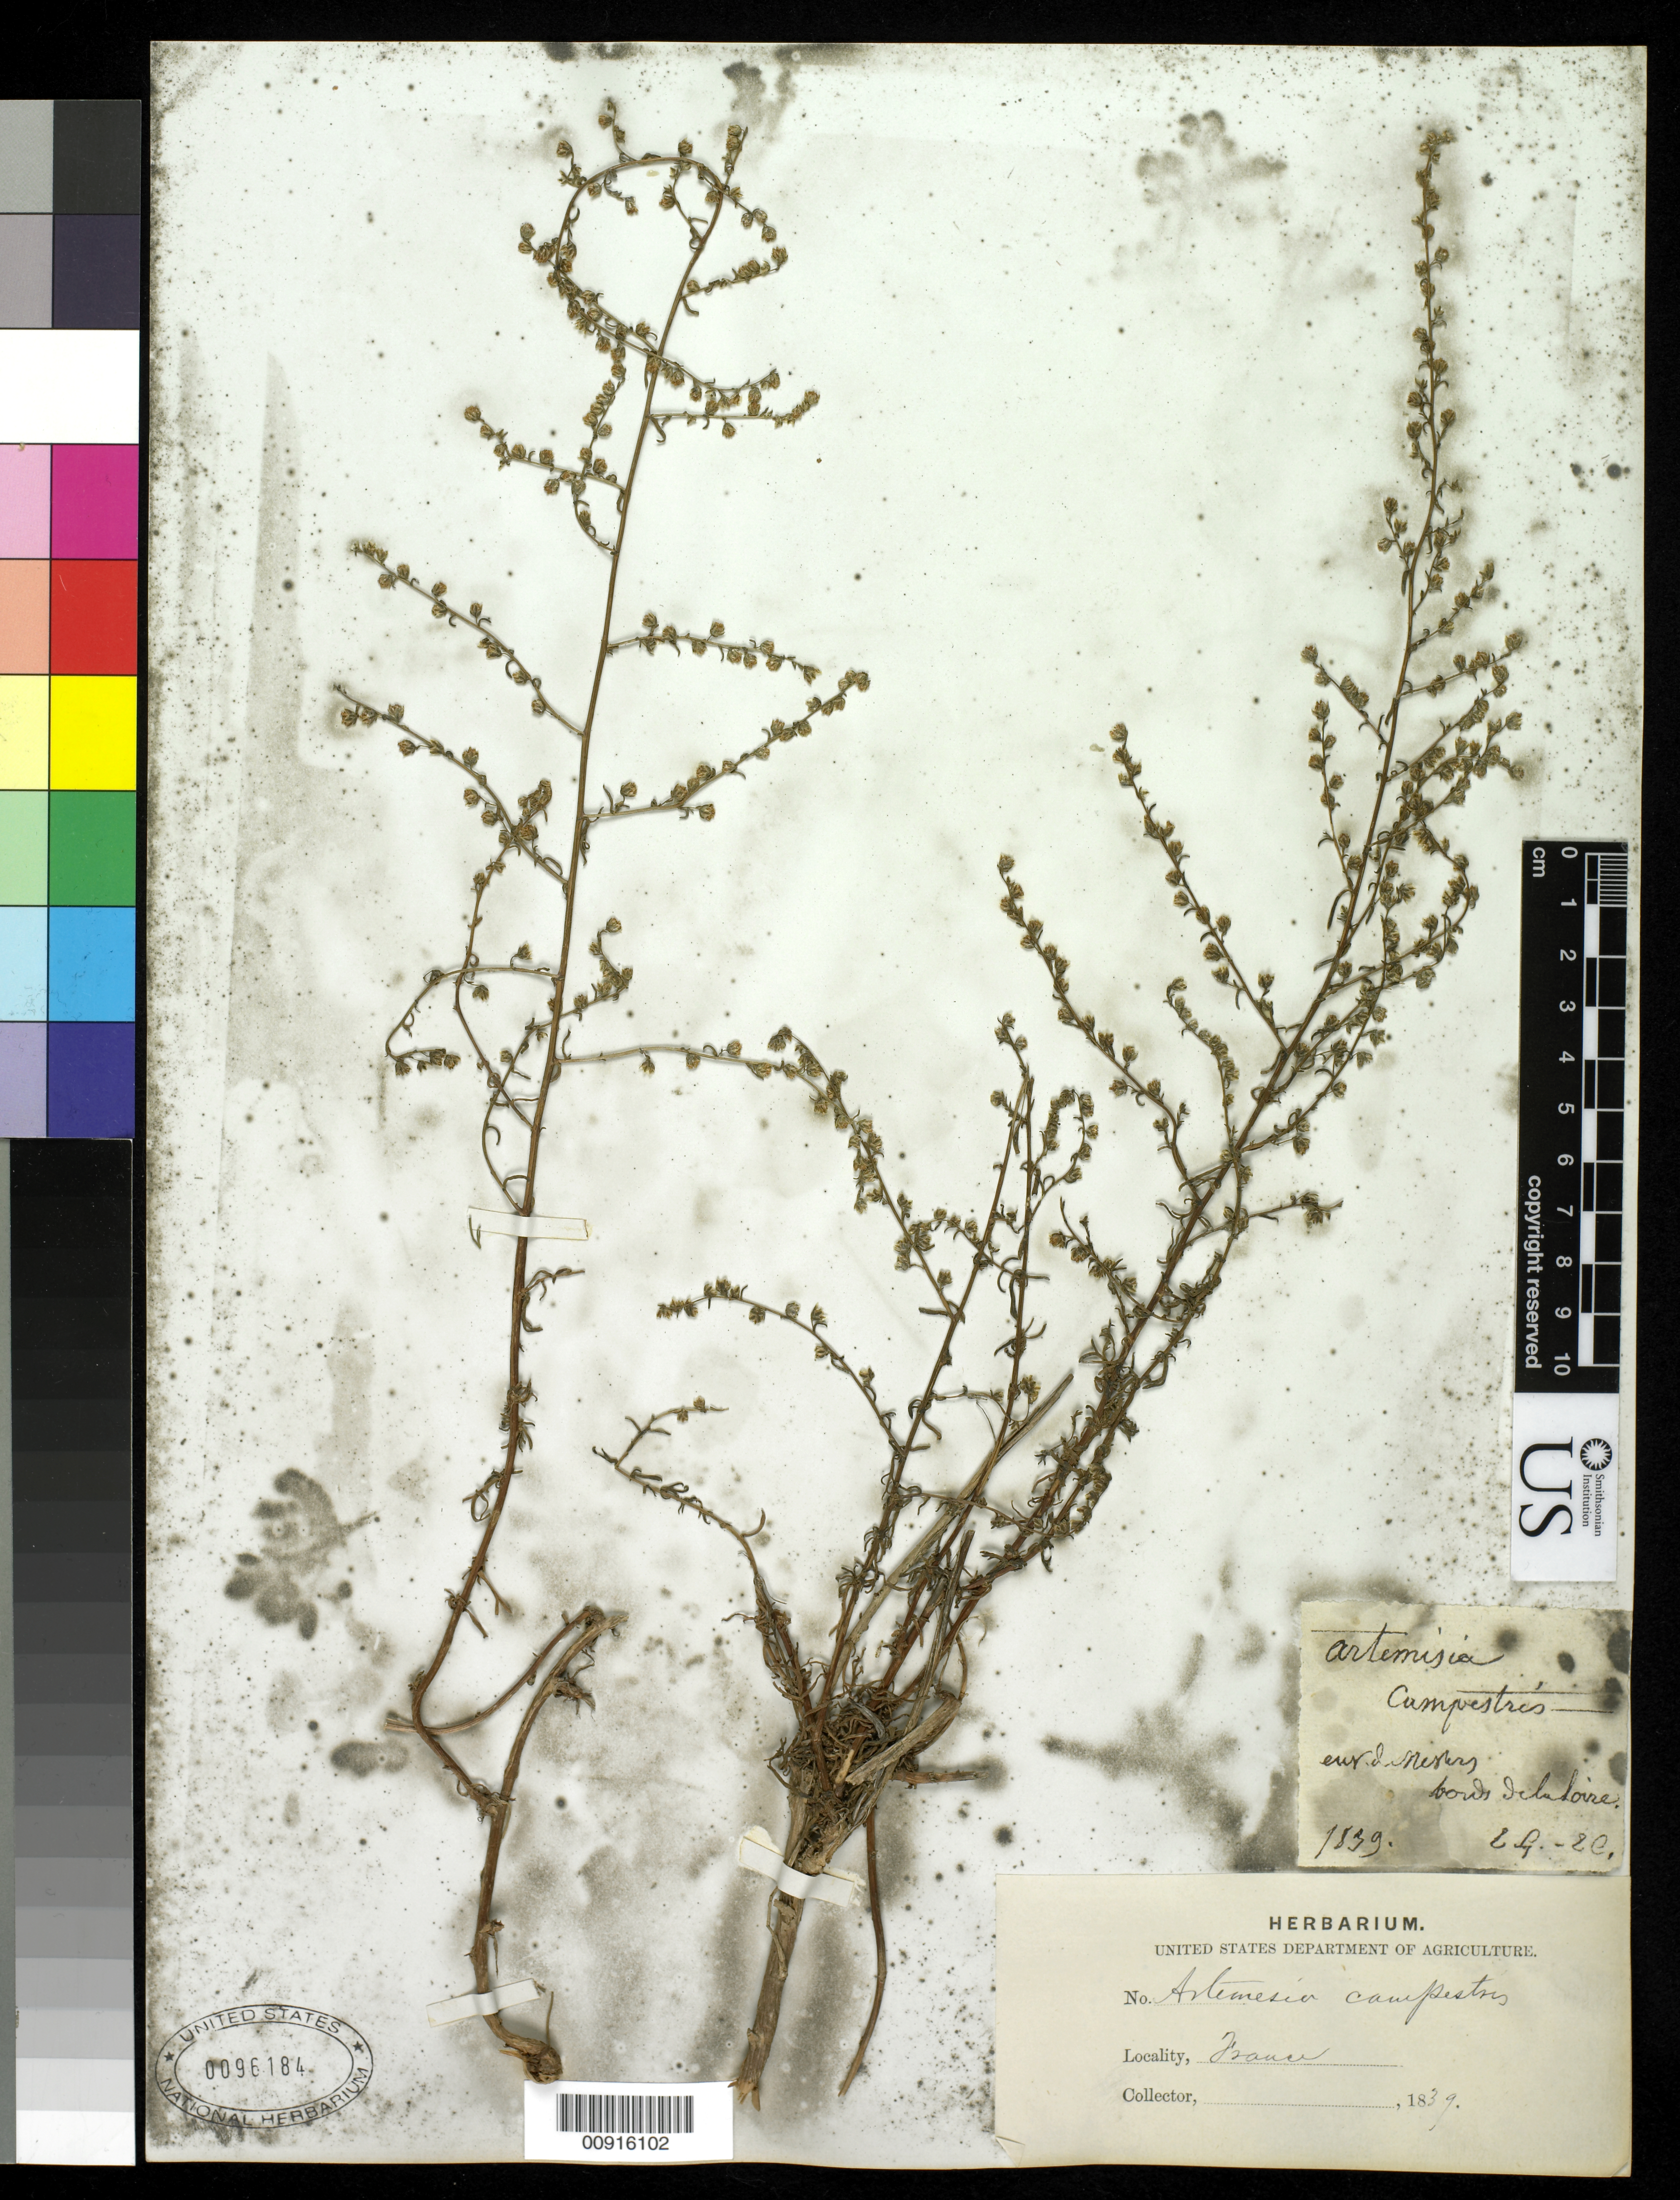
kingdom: Plantae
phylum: Tracheophyta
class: Magnoliopsida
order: Asterales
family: Asteraceae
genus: Artemisia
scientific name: Artemisia campestris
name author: L.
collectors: E. Cosson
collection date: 1839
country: France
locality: Border of the Loire.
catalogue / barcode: US 96184